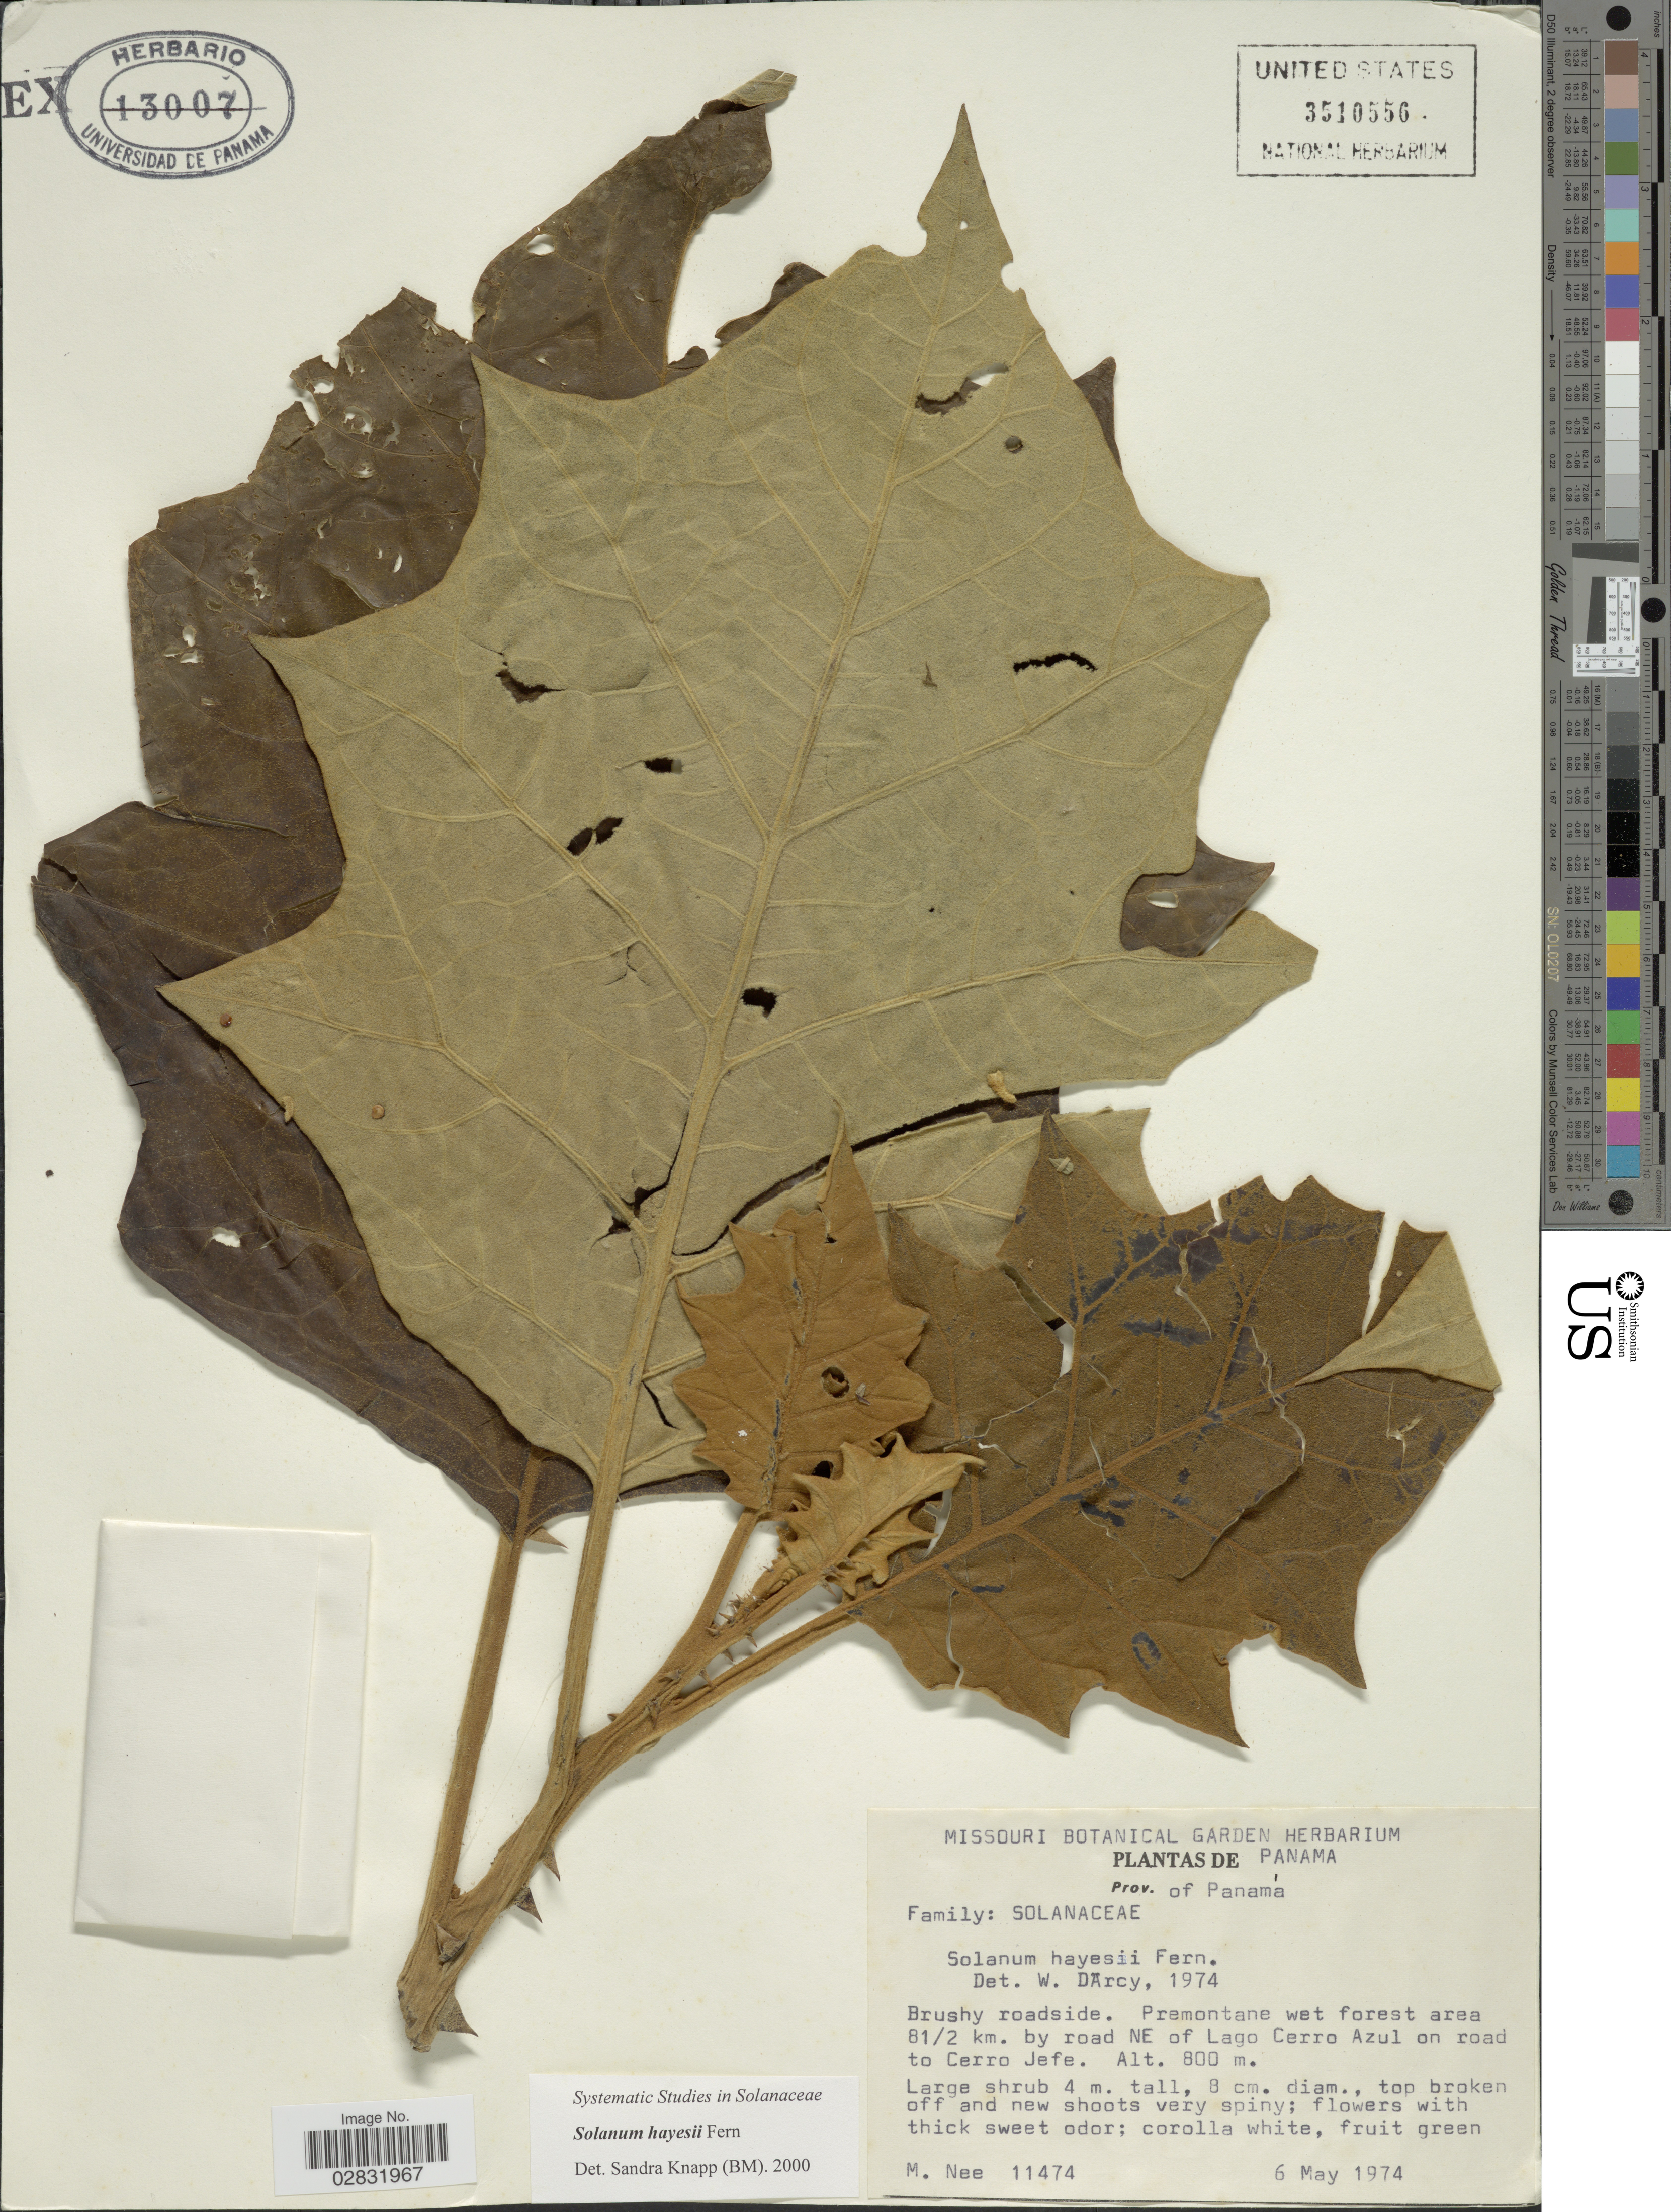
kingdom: Plantae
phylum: Tracheophyta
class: Magnoliopsida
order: Solanales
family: Solanaceae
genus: Solanum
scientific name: Solanum hayesii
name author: Fernald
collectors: M. Nee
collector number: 11474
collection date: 1974-05-06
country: Panama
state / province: Panamá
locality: Prov. of Panama. Premontane wet forest area 8½ km. by road NE of Lago Cerro Azul on road to Cerro Jefe.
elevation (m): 800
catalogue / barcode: US 3510556